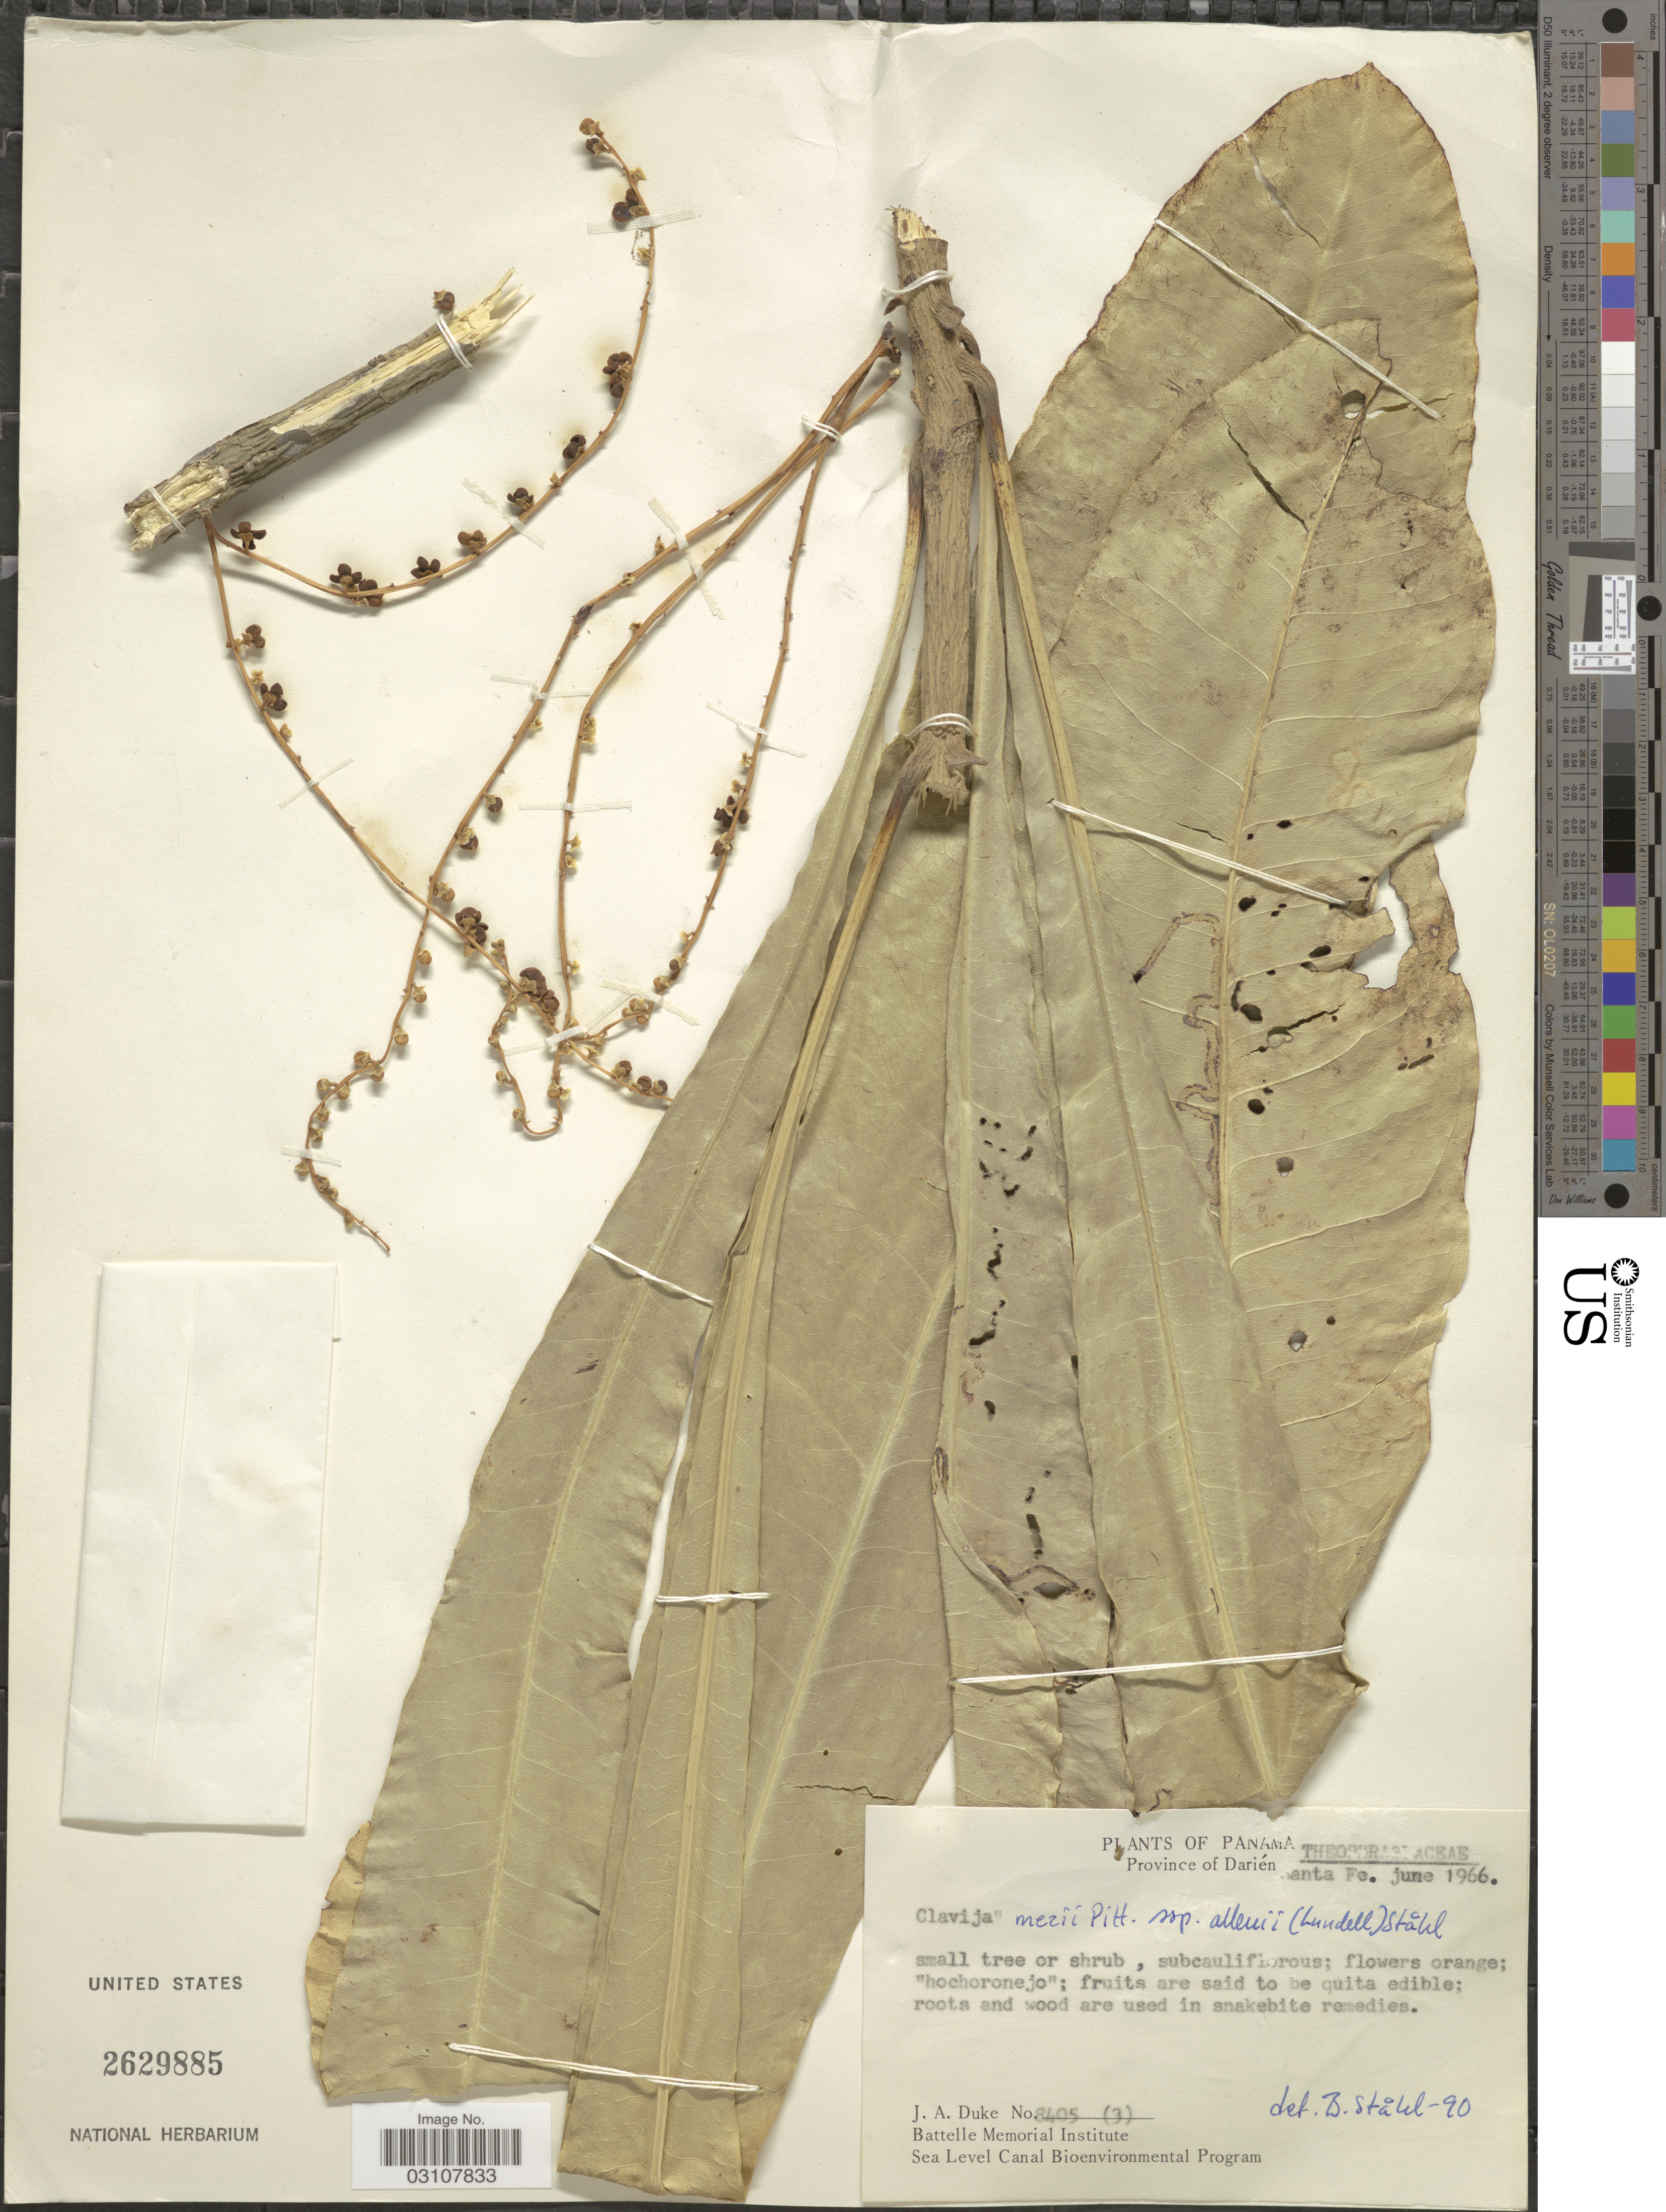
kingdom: Plantae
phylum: Tracheophyta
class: Magnoliopsida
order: Ericales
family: Primulaceae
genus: Clavija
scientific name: Clavija mezii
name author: Pittier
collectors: J. A. Duke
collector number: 8405 (3)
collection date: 1966-06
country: Panama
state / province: Darién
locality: Santa Fe.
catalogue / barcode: US 2629885